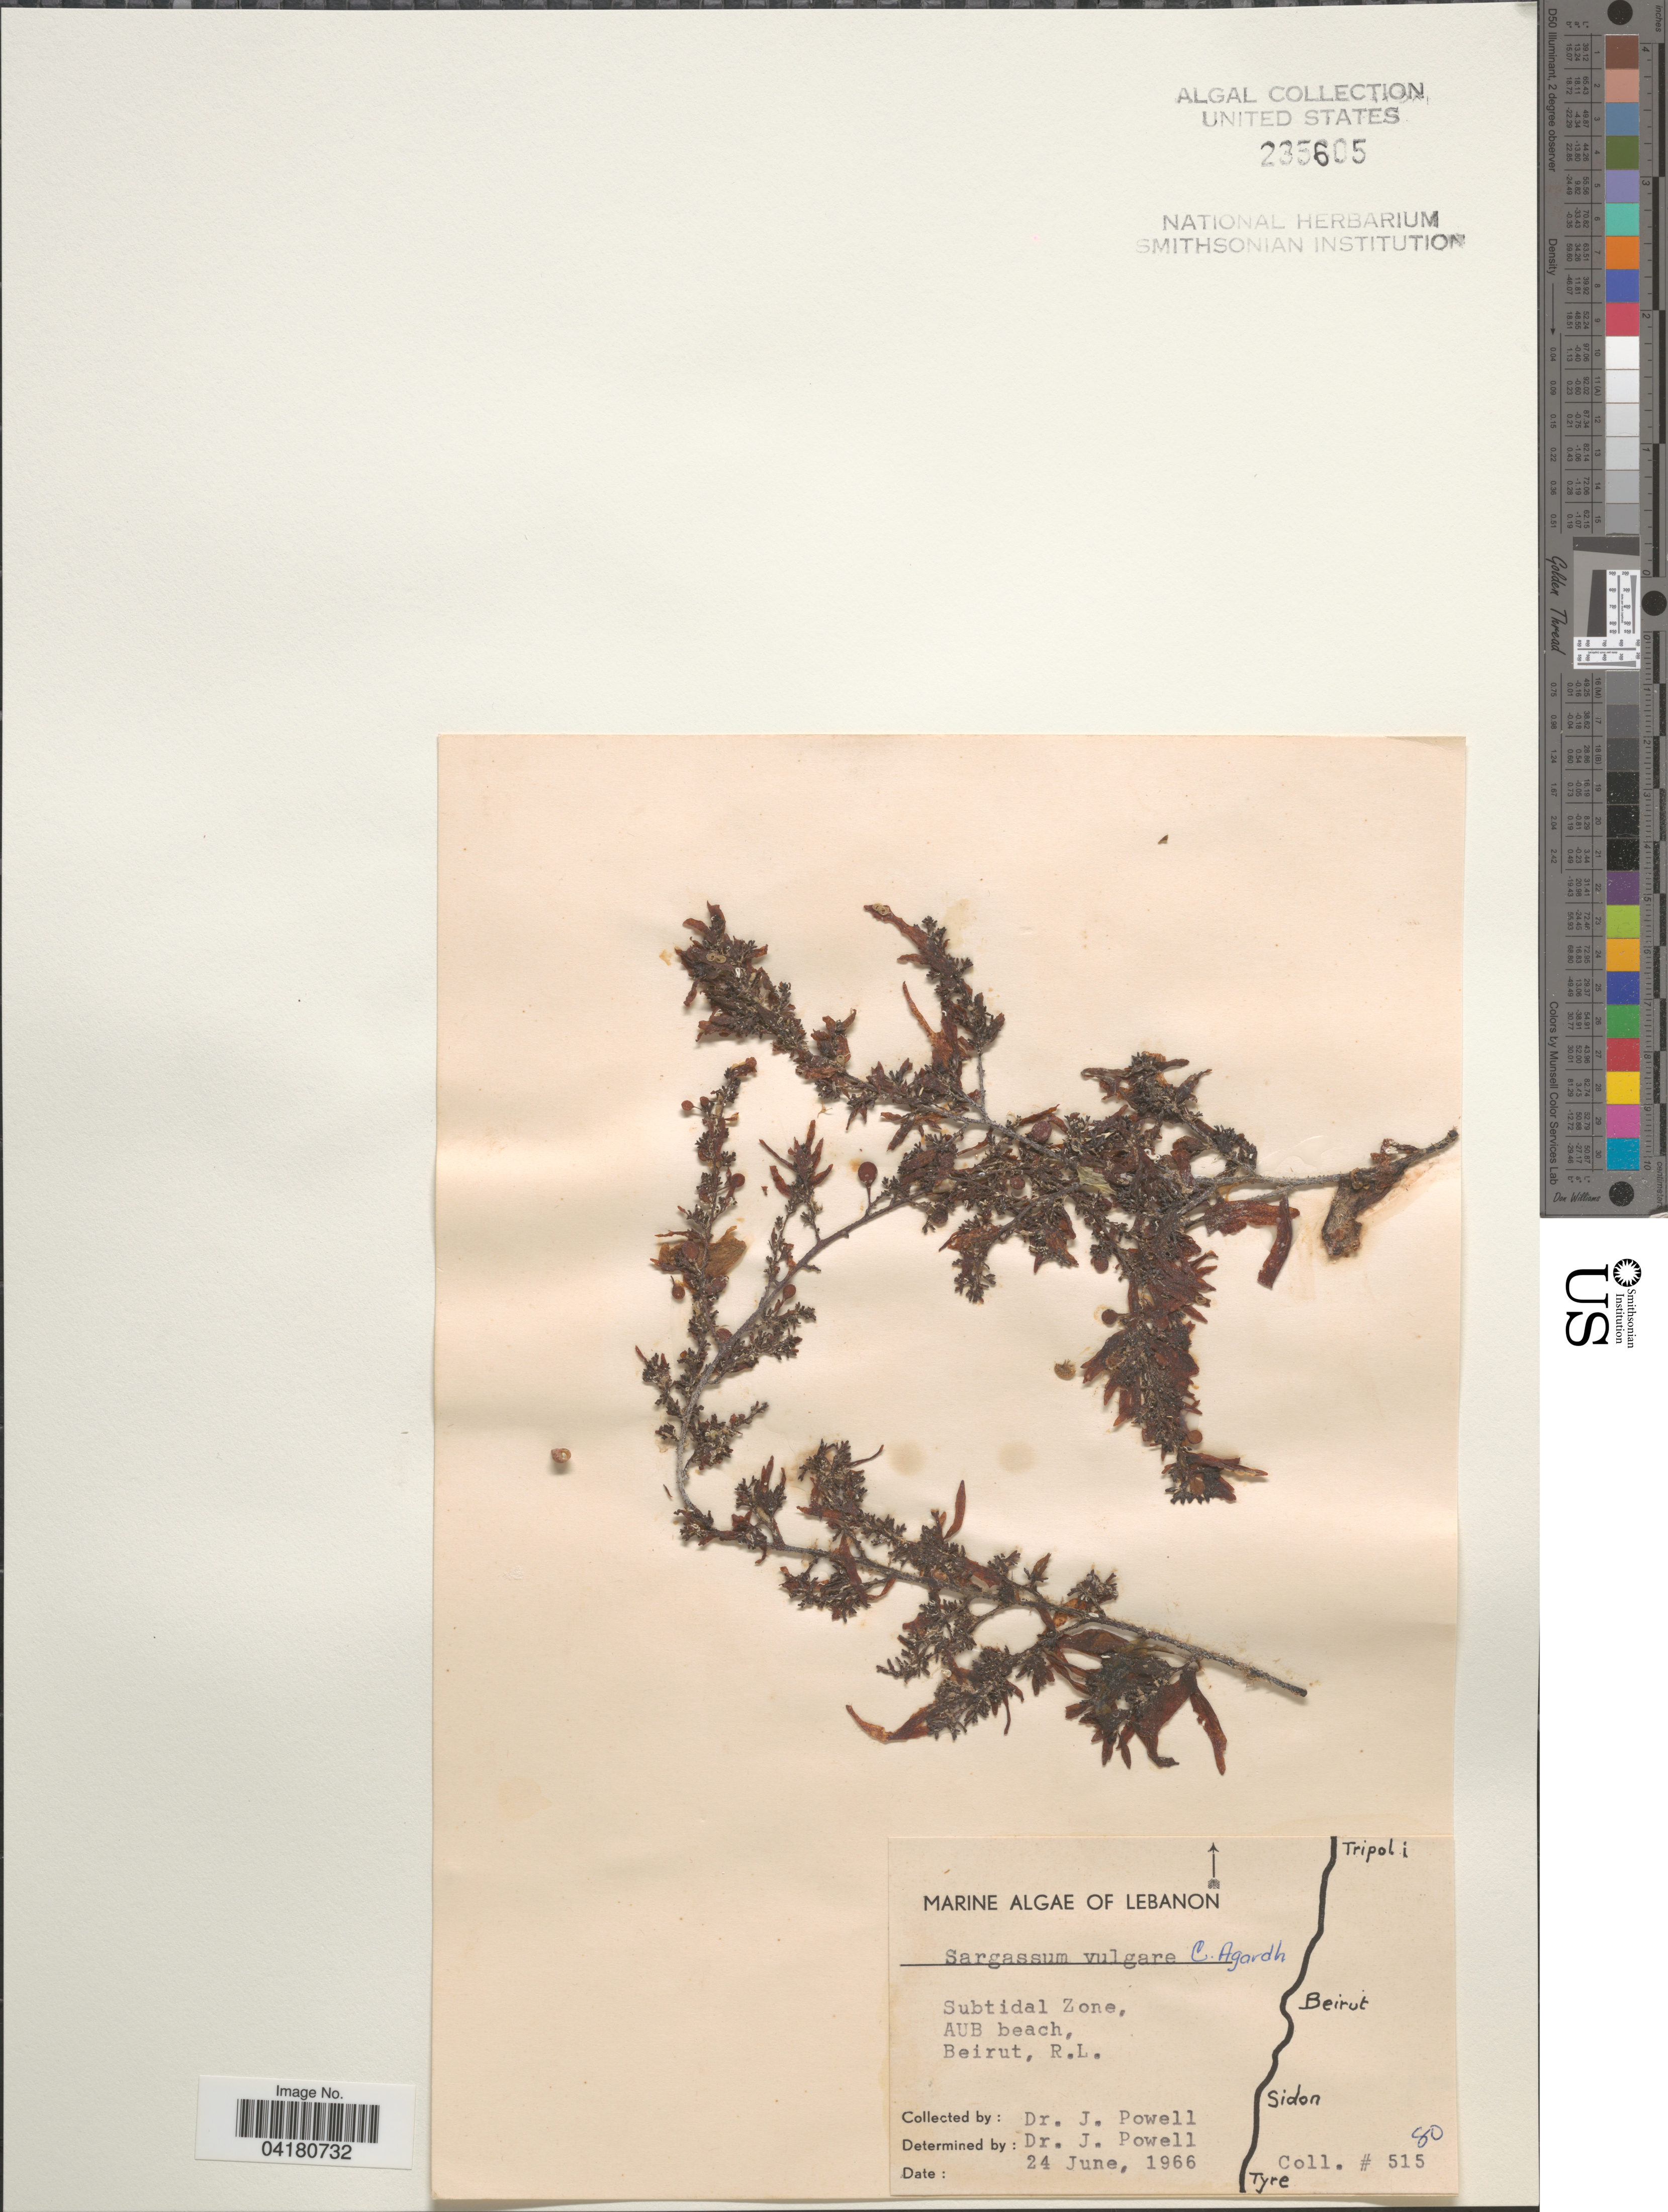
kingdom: Chromista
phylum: Ochrophyta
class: Phaeophyceae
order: Fucales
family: Sargassaceae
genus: Sargassum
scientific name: Sargassum vulgare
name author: C. Agardh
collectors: J. Powell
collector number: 515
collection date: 1966-06-24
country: Lebanon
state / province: Beyrouth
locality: Subtidal Zone, AUB beach. Beirut, R. L.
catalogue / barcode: US 235605